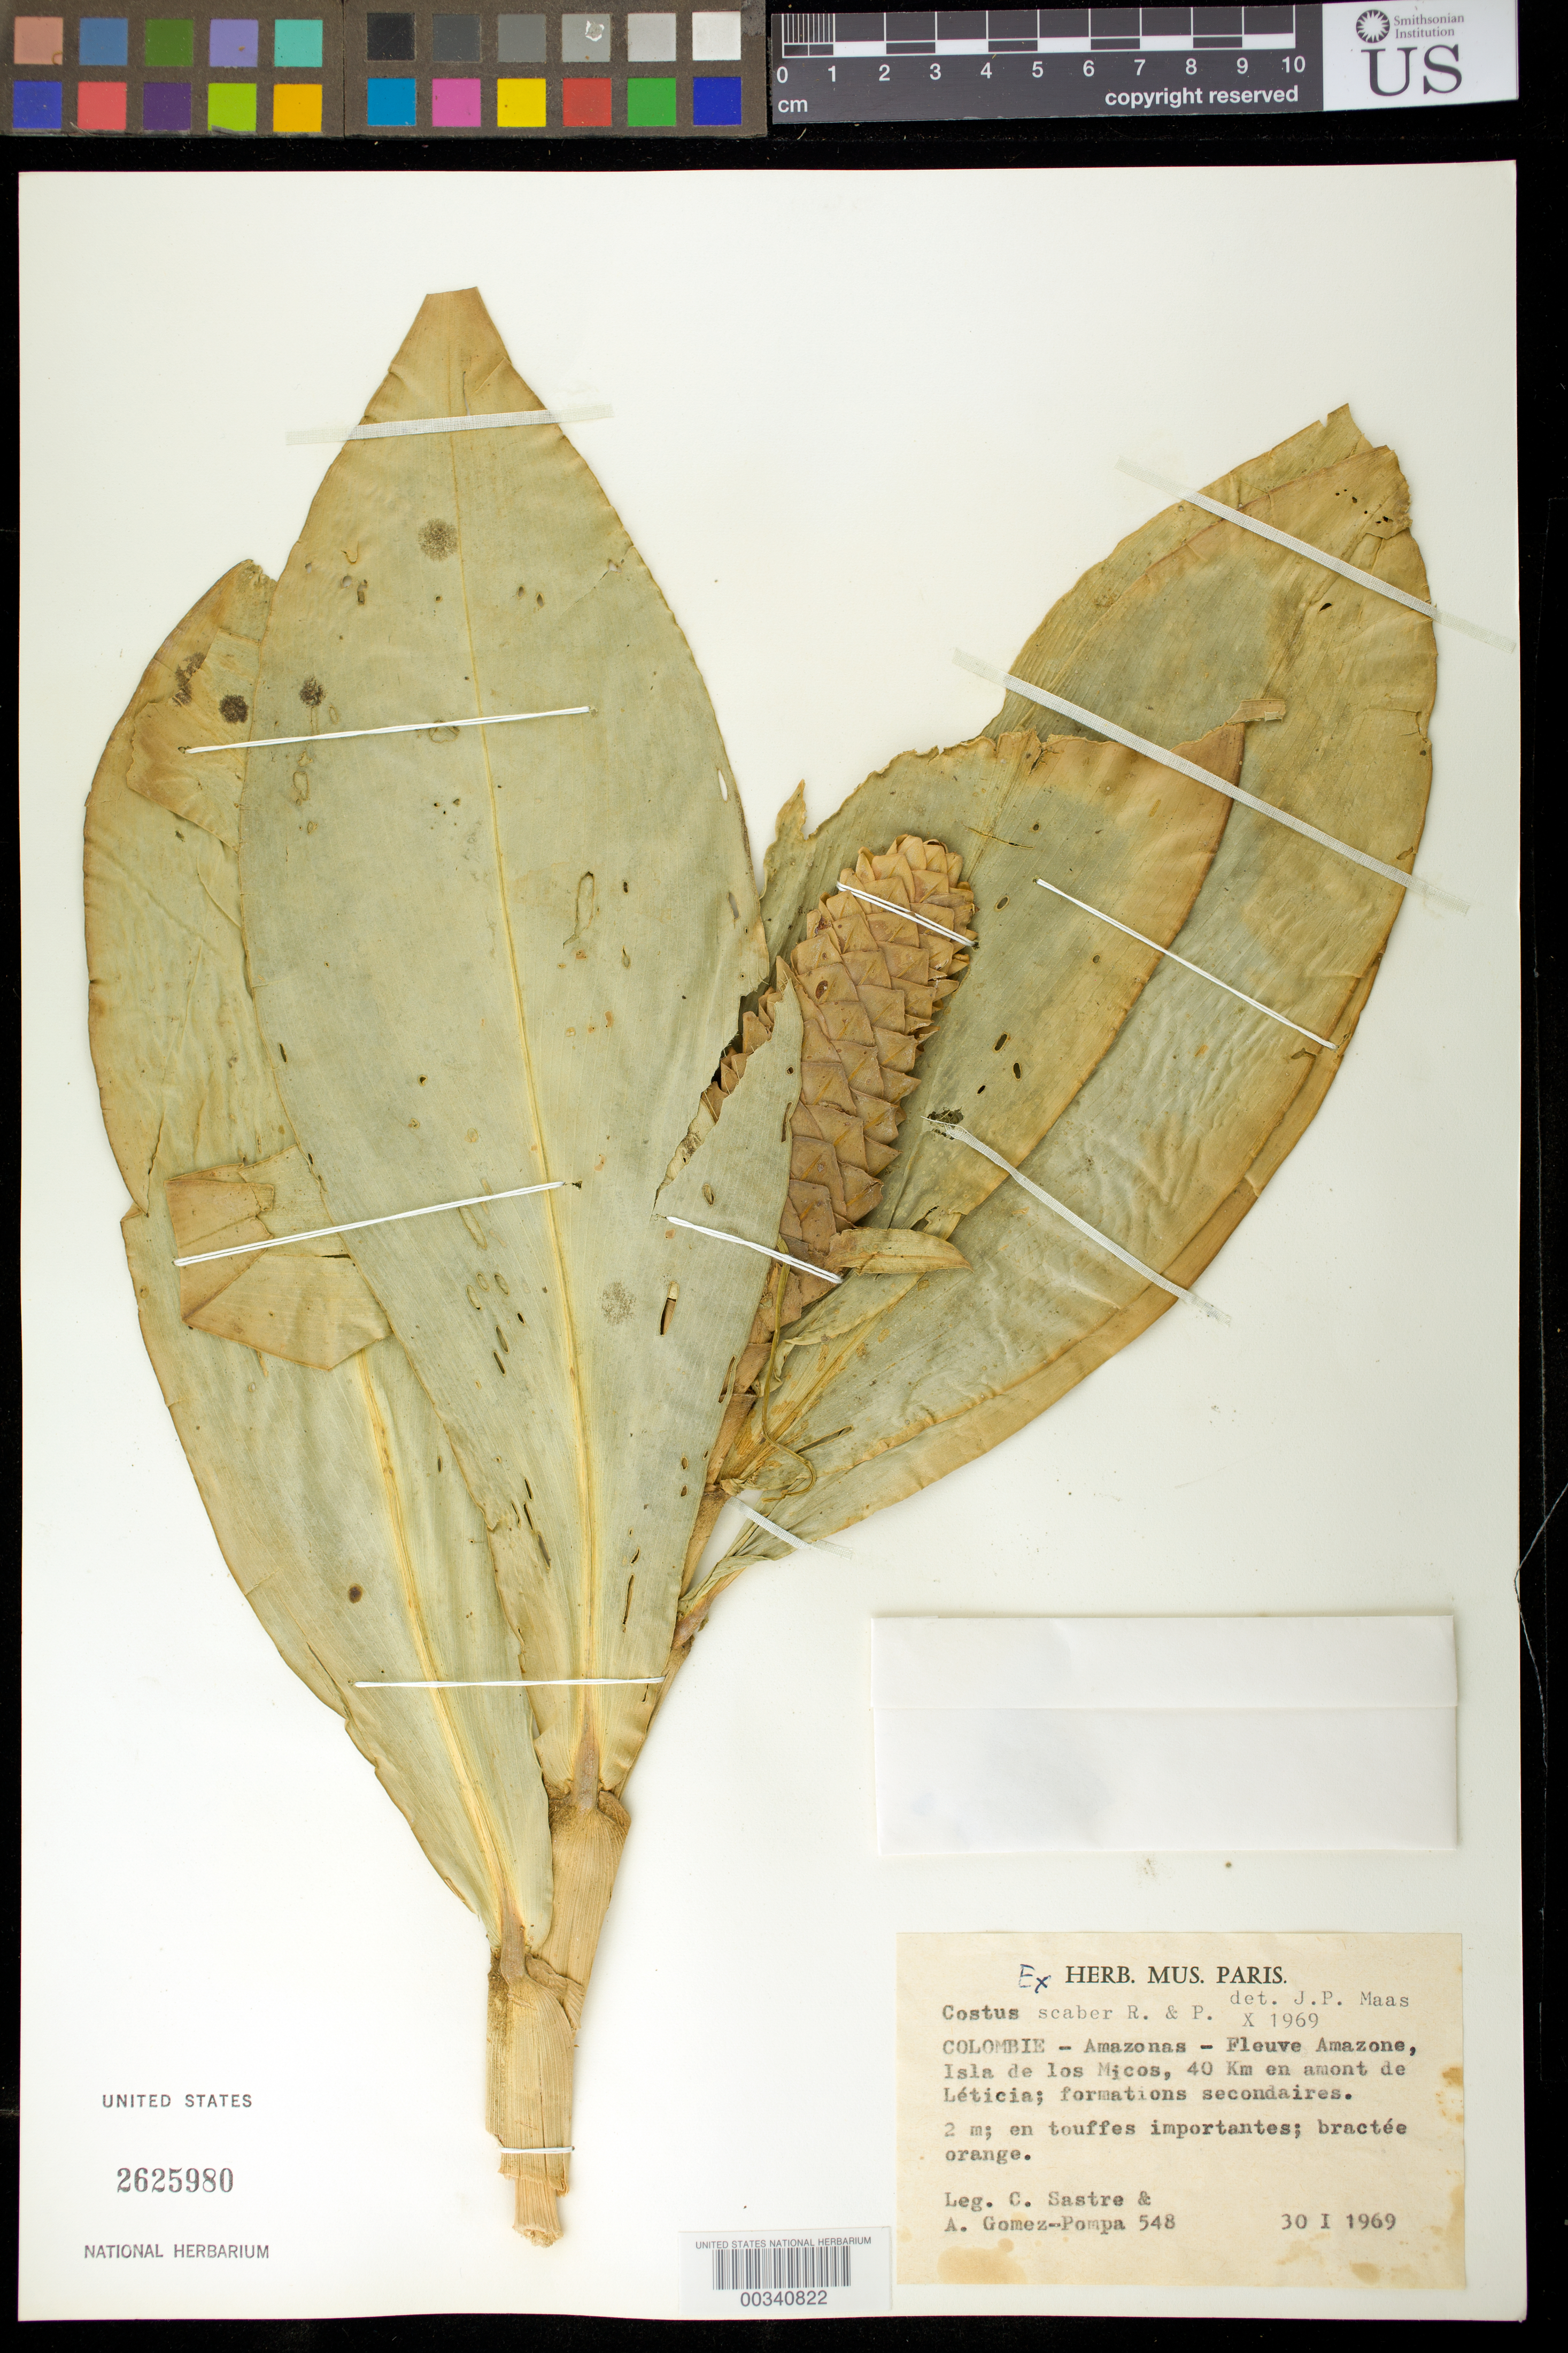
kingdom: Plantae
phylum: Tracheophyta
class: Liliopsida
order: Zingiberales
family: Costaceae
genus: Costus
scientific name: Costus scaber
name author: Ruiz & Pav.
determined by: Maas, Paul J. M.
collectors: C. H. L. Sastre & A. Gómez Pompa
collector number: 548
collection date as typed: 30 Jan 1969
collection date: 1969-01-30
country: Colombia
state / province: Amazônas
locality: Fleuve AmaZone, Isla de los Micos, 40 km en Amont de Leticia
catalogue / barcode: US 2625980